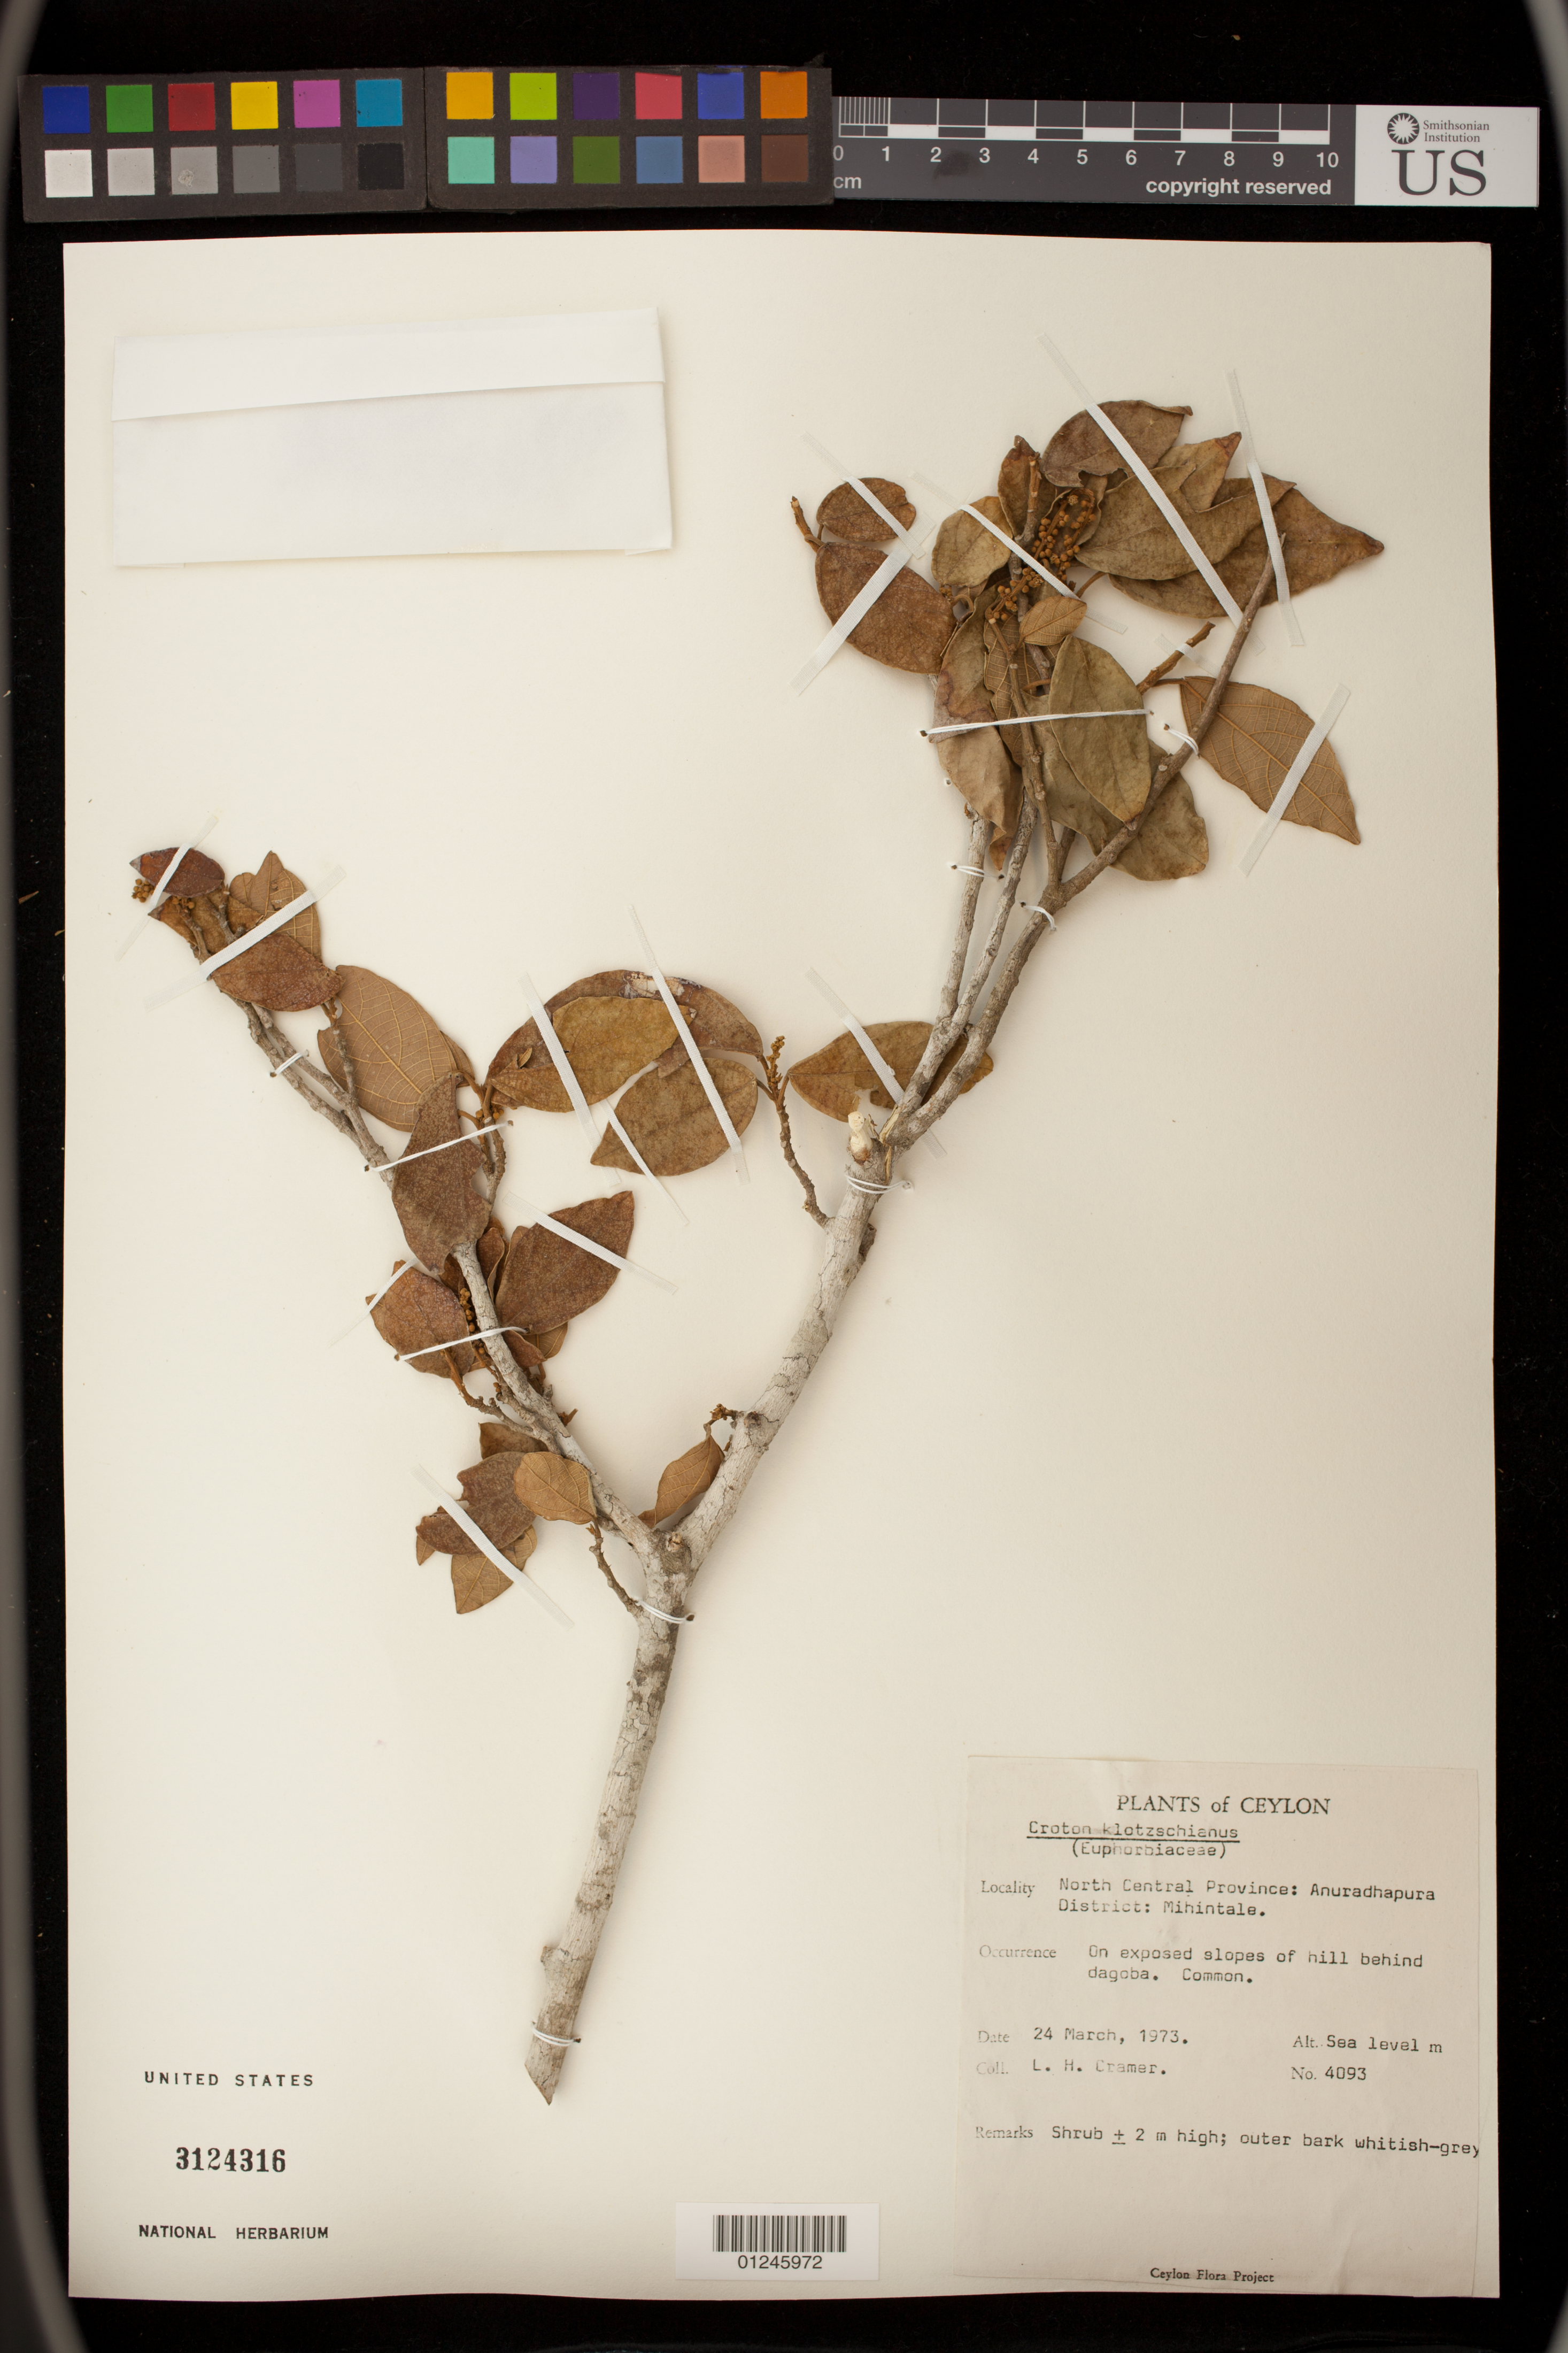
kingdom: Plantae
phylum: Tracheophyta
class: Magnoliopsida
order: Malpighiales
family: Euphorbiaceae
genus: Croton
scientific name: Croton klotzschianus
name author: (Wight) Thwaites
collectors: L. H. Cramer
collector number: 4093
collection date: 1973-03-24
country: Sri Lanka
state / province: North Central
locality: Anuradhapura. Mihintale.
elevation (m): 0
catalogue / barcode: US 3124316